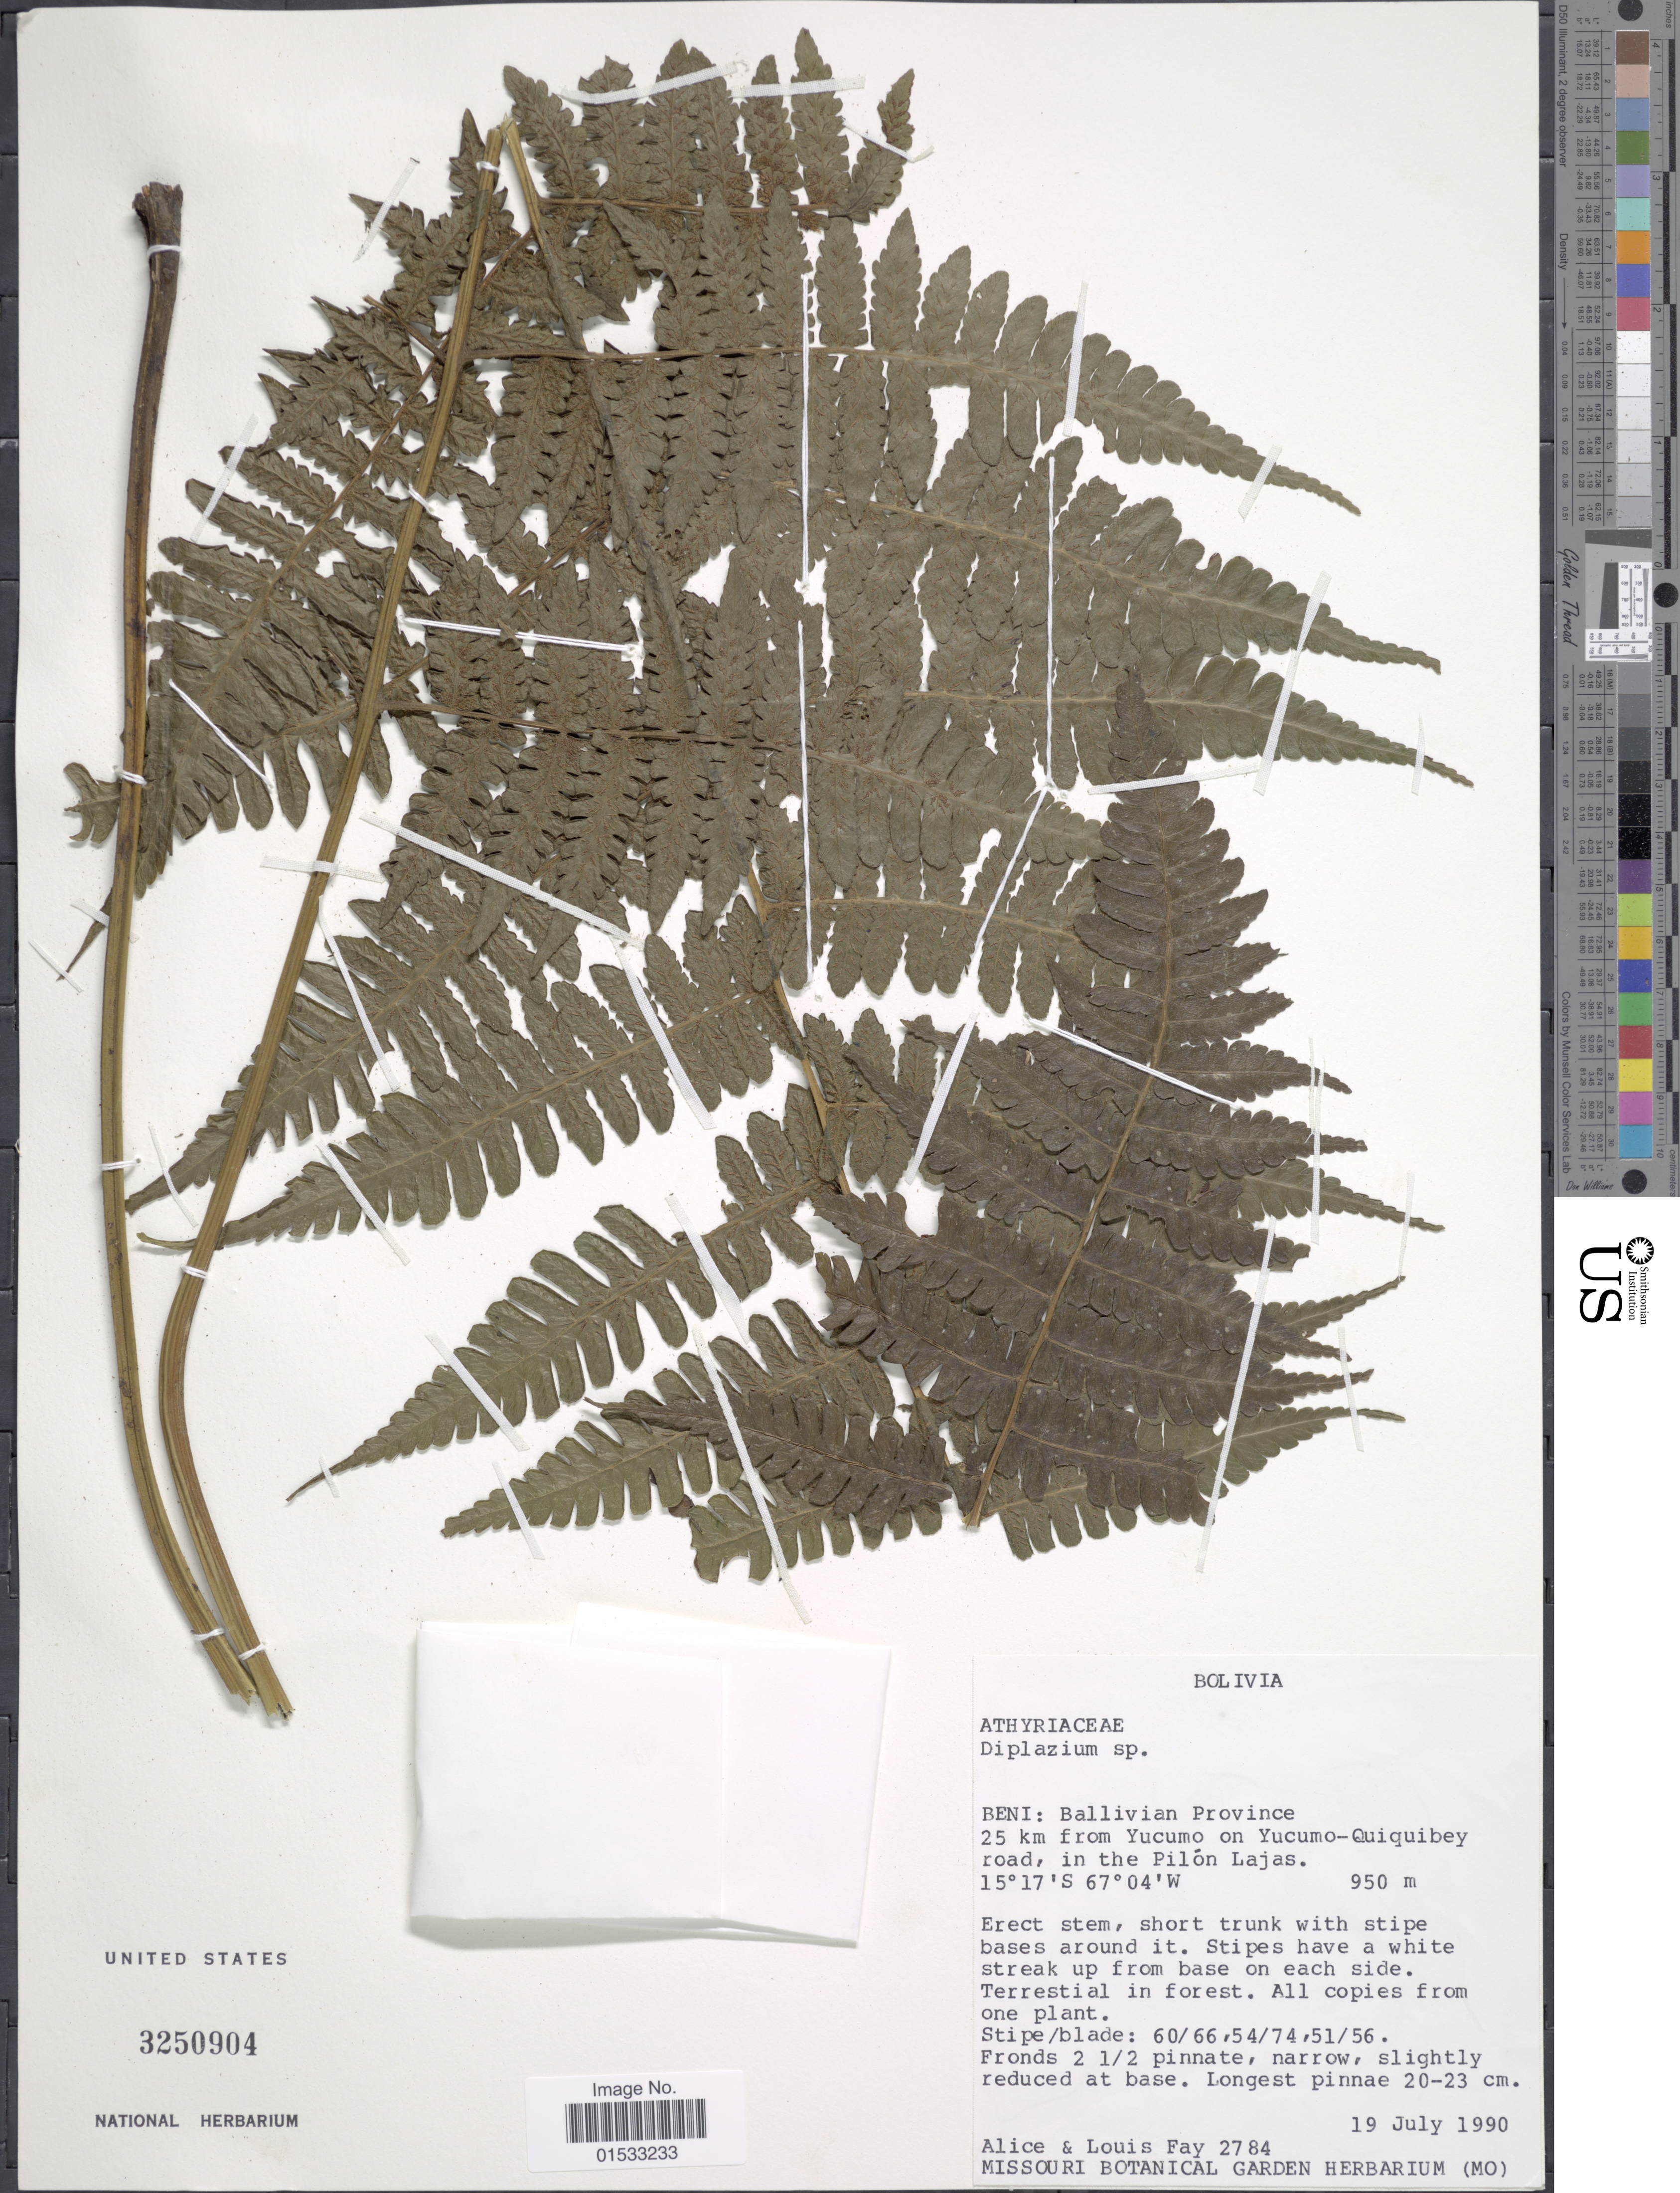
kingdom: Plantae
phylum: Tracheophyta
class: Polypodiopsida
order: Polypodiales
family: Athyriaceae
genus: Diplazium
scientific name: Diplazium sp.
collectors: A. Fay & L. Fay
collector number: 2784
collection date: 1990-07-19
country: Bolivia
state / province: Beni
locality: Ballivan Province, 25 km from Yucumo on Yucumo- Quiquibey road, in the Pilón Lajas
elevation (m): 950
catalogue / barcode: US 3250904